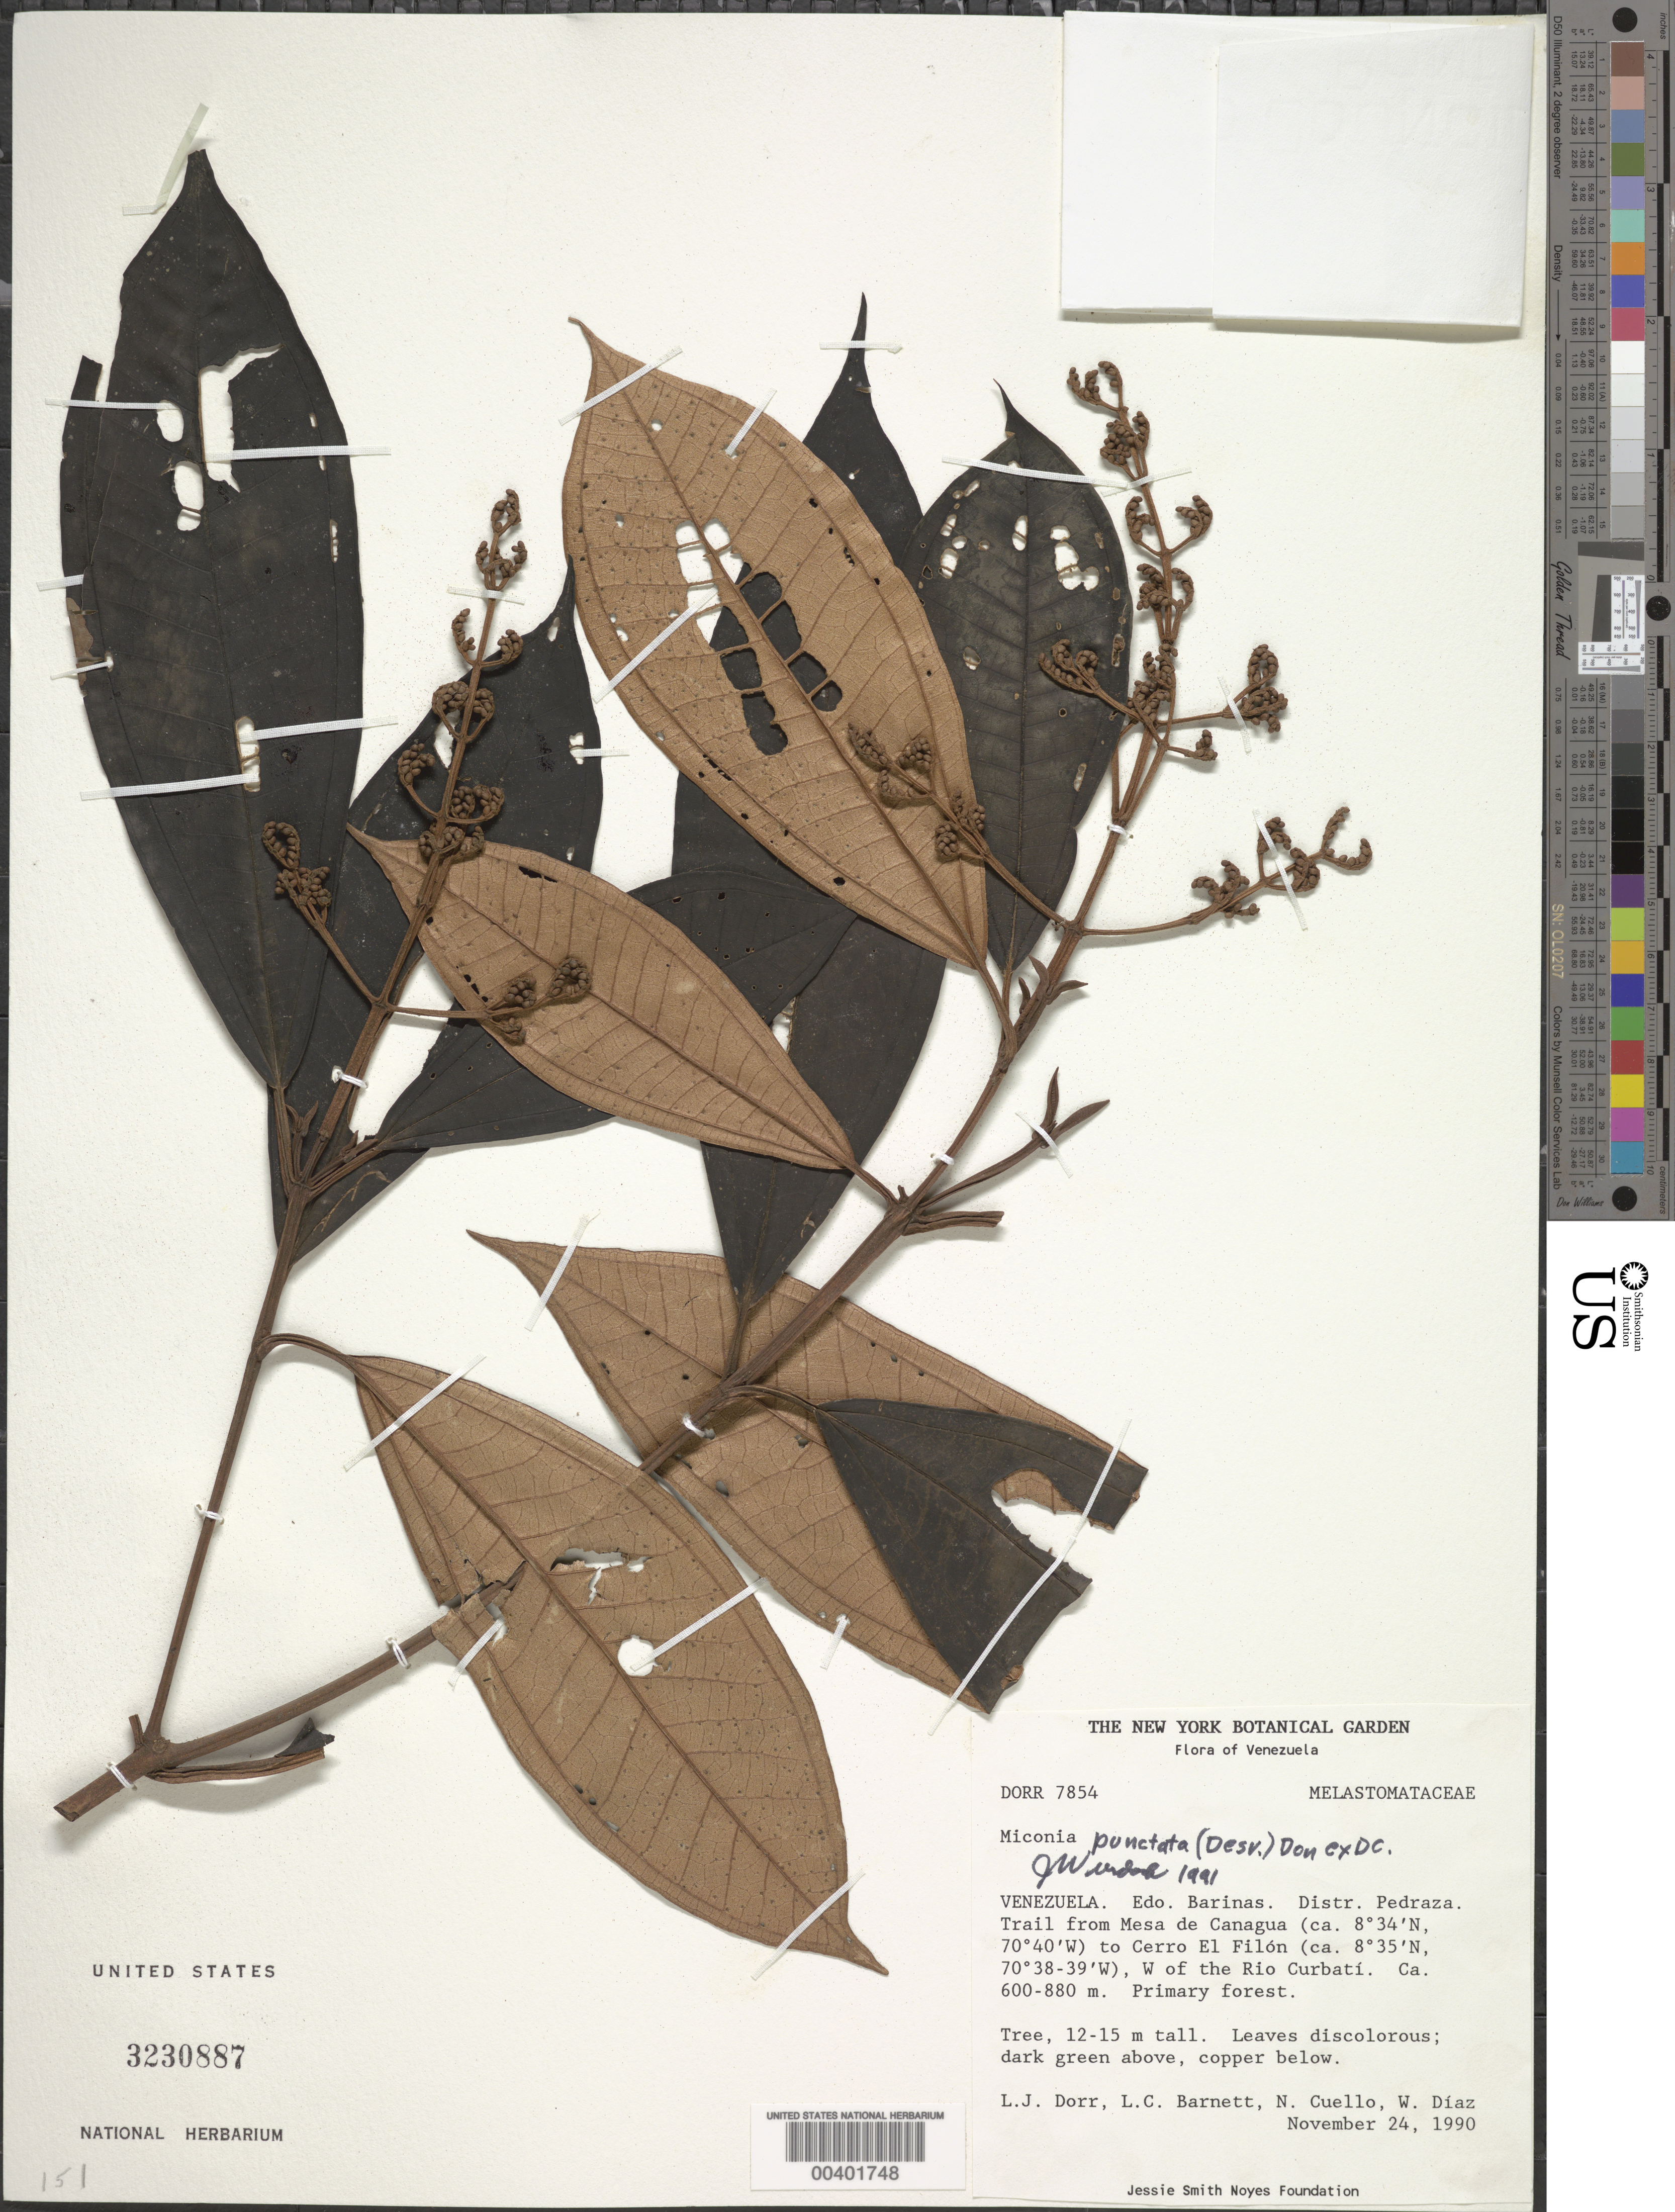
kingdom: Plantae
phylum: Tracheophyta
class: Magnoliopsida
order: Myrtales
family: Melastomataceae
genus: Miconia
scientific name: Miconia punctata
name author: (Desr.) D. Don ex DC.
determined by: Wurdack, John J., (US), US (UNITED STATES)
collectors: L. J. Dorr, L. C. Barnett, N. L. Cuello & W. Díaz P.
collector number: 7854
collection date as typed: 24 Nov 1990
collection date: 1990-11-24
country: Venezuela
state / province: Barinas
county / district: Pedraza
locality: Trail from Mesa de Canagua to Cerro El Filón, W of the Rio Curbatí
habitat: Primary forest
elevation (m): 600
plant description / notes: NY, PORT, US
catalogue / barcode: US 3230887